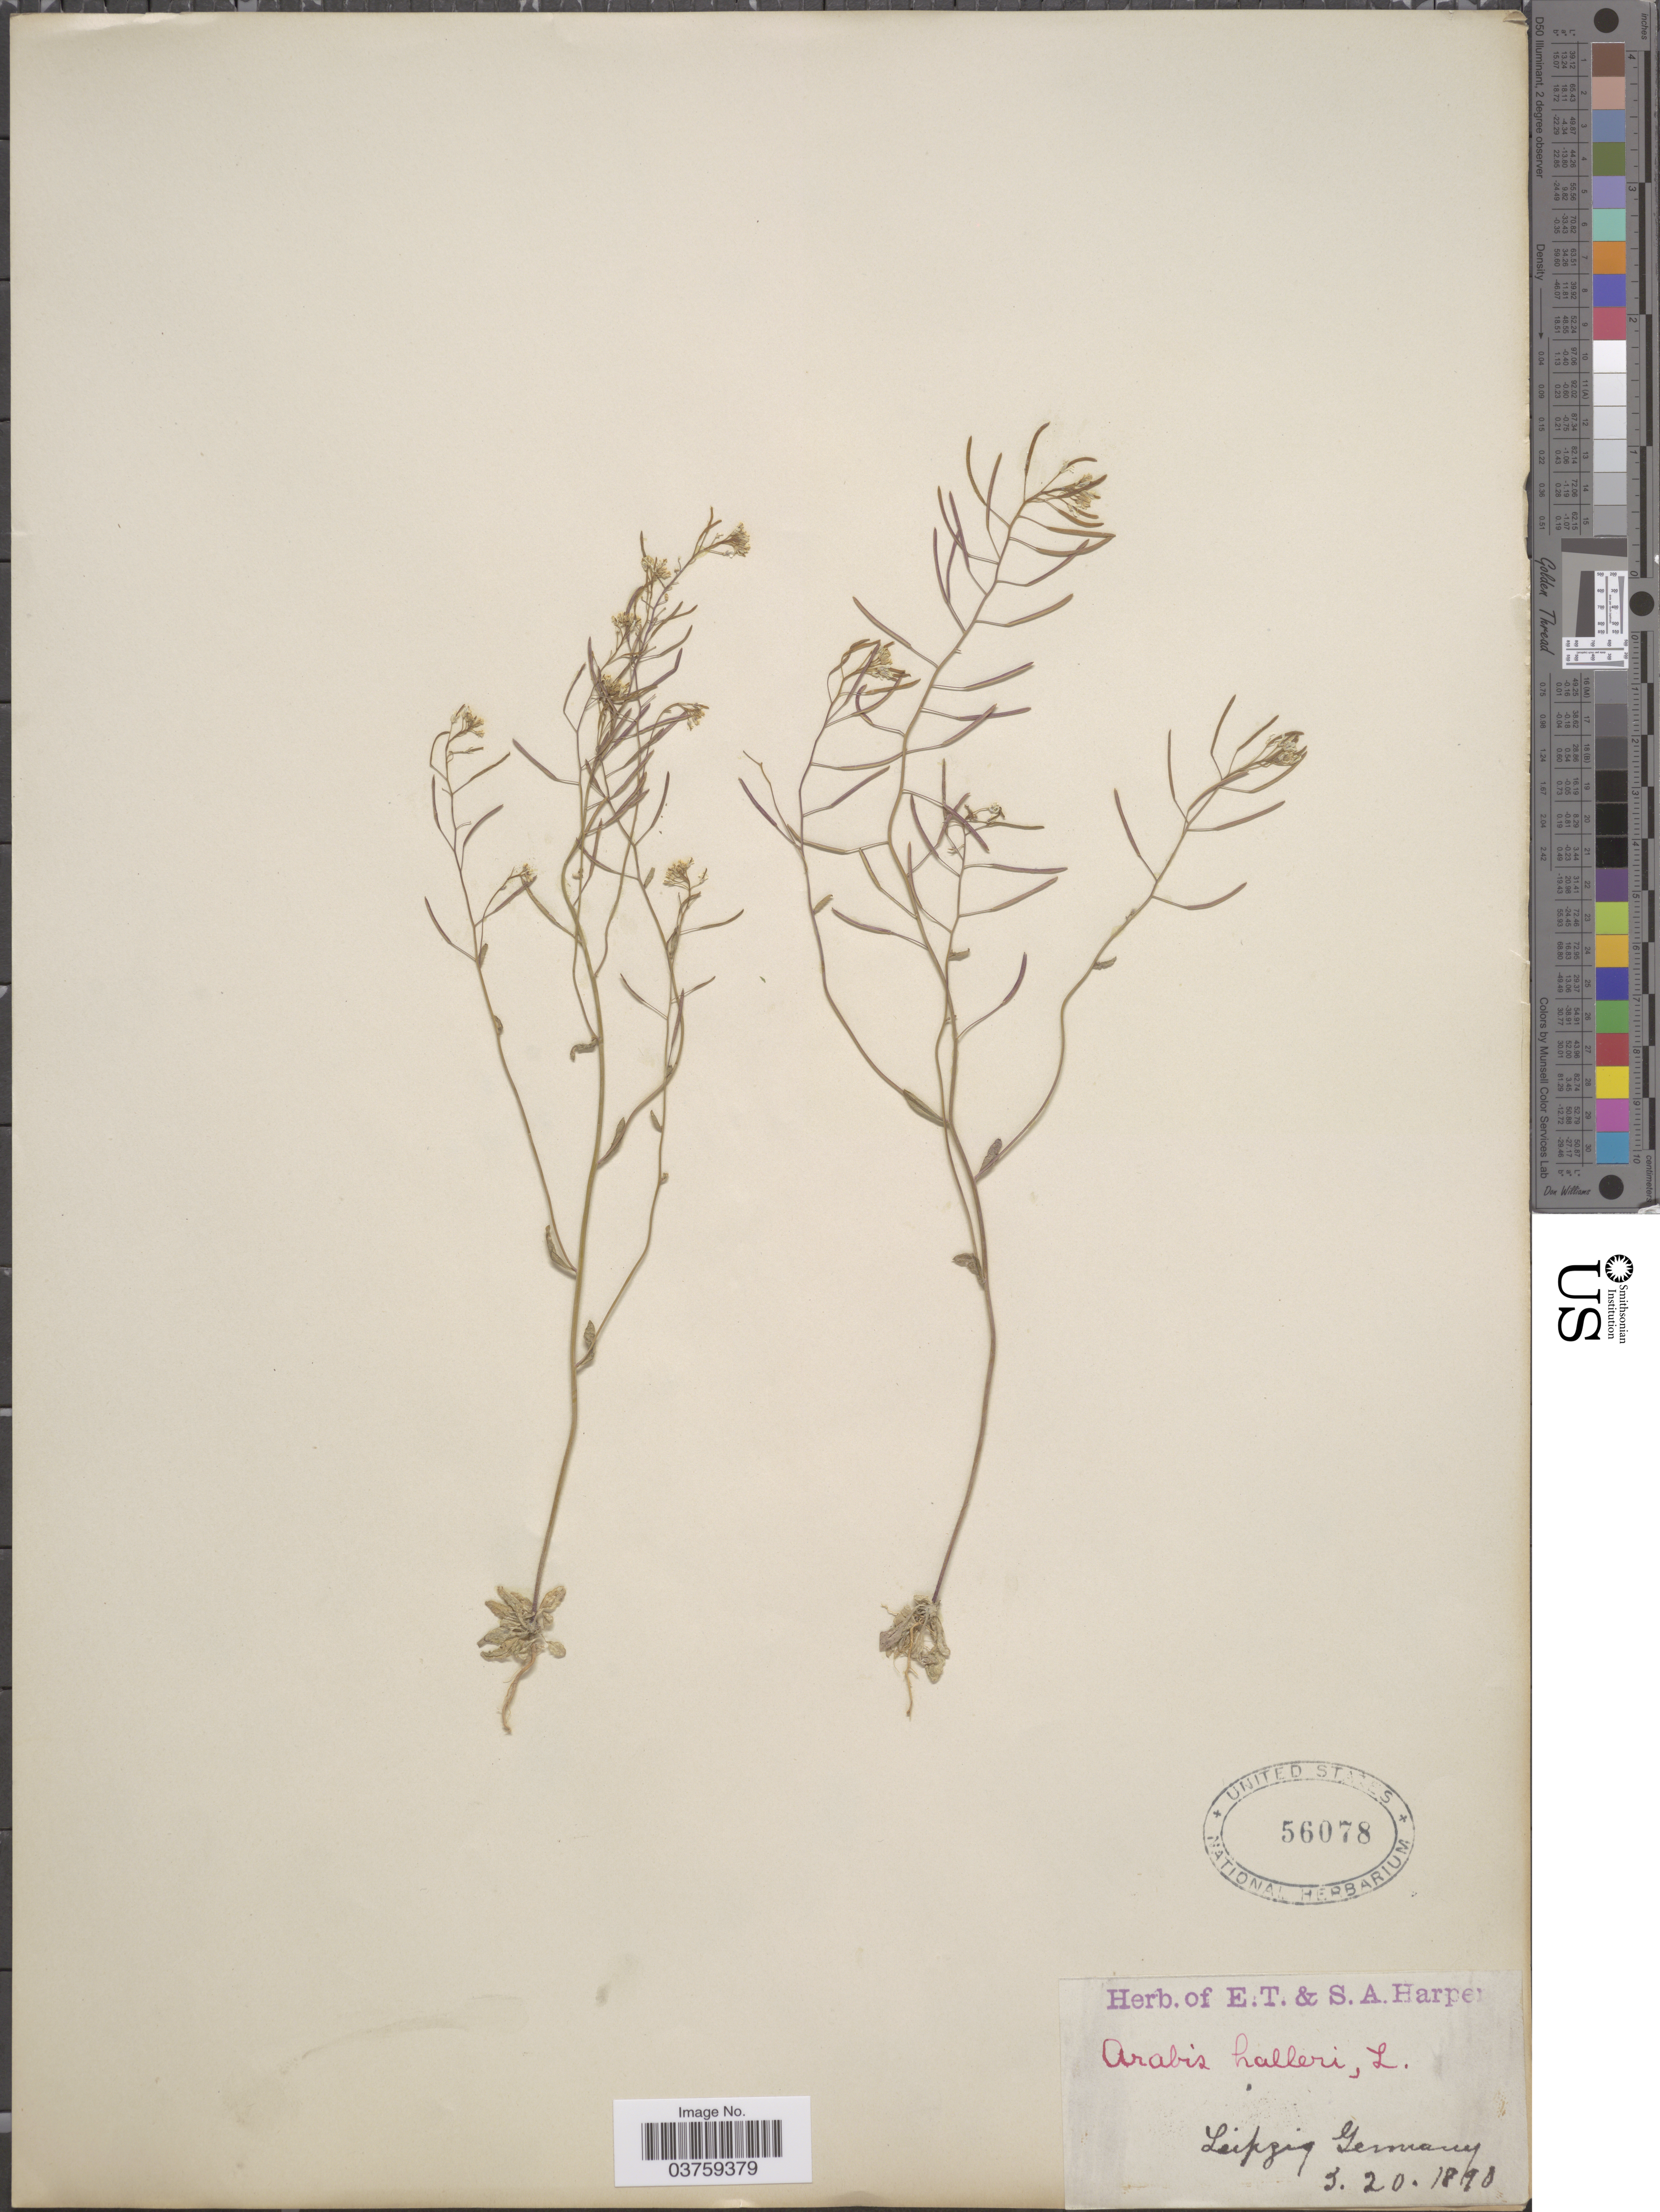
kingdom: Plantae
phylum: Tracheophyta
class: Magnoliopsida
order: Brassicales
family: Brassicaceae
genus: Arabis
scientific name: Arabis halleri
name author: L.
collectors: ex herb. E. T. & S. A. Harper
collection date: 1890-03-20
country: Germany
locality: Leipzig Germany.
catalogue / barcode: US 56078